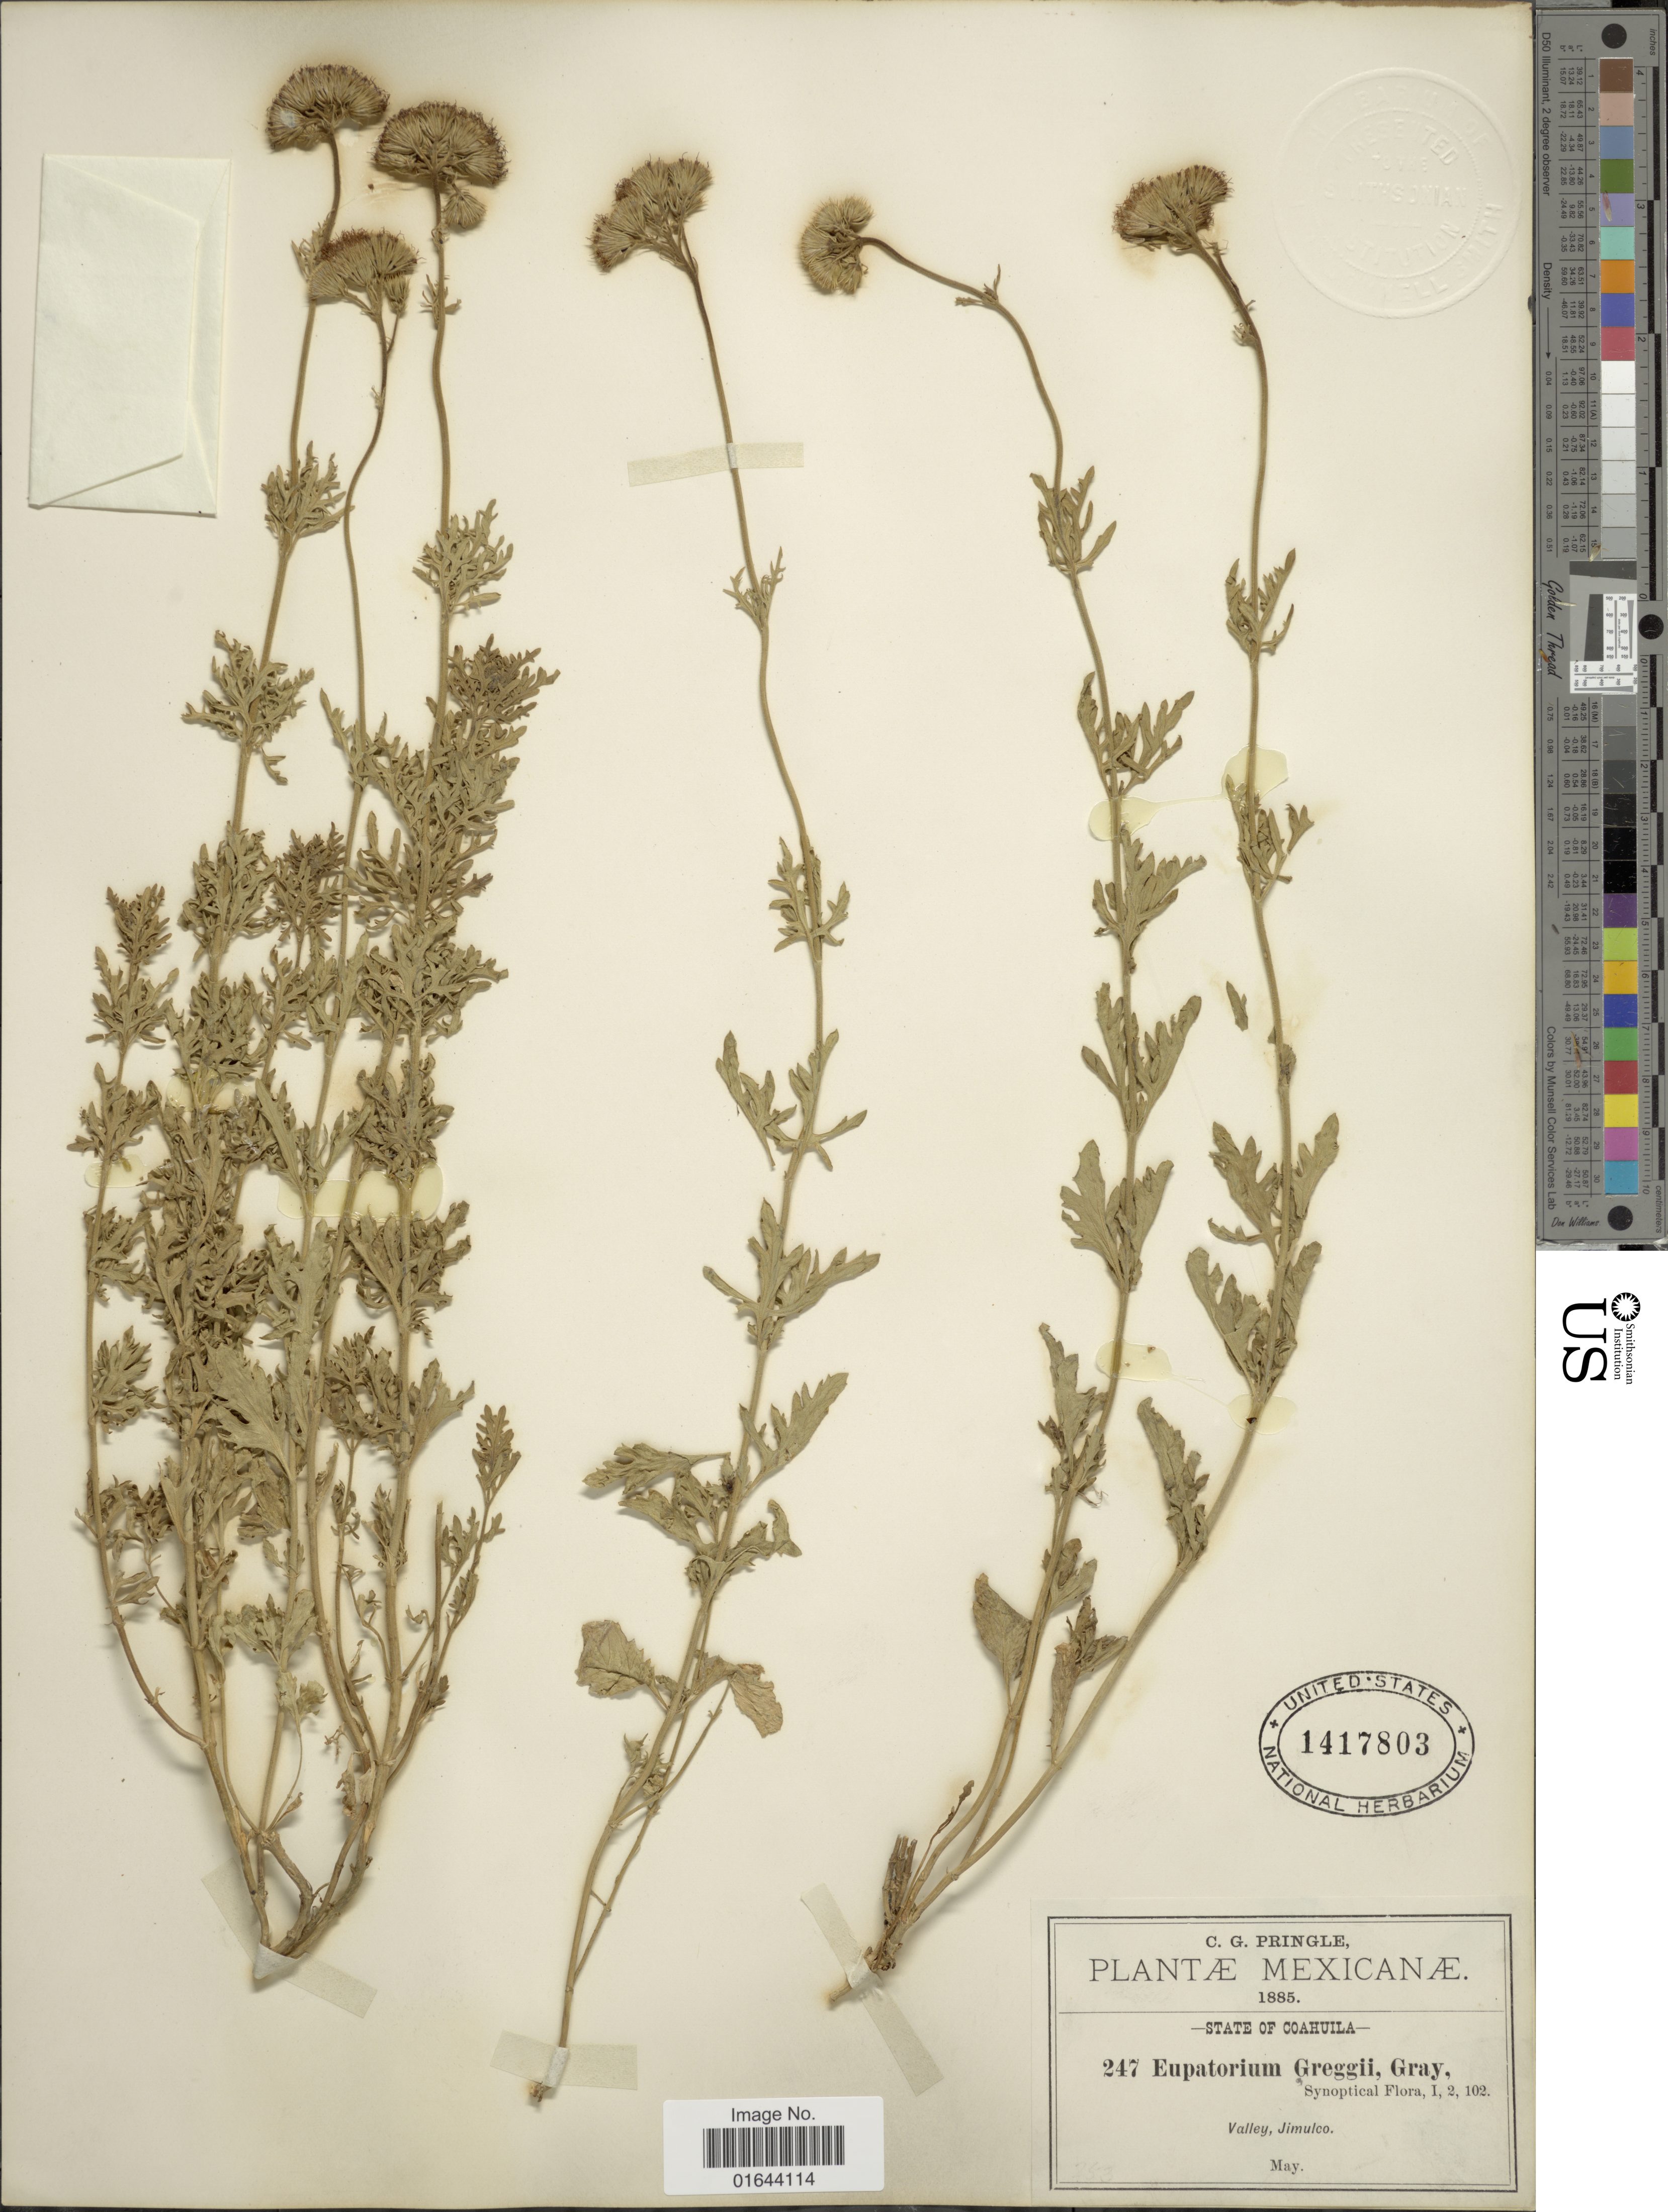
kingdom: Plantae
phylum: Tracheophyta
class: Magnoliopsida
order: Asterales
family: Asteraceae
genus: Conoclinium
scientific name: Conoclinium greggii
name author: (A. Gray) Small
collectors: C. G. Pringle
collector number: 247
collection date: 1885-05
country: Mexico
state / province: Coahuila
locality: Mexicanae, Valley, Jimulco.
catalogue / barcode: US 1417803